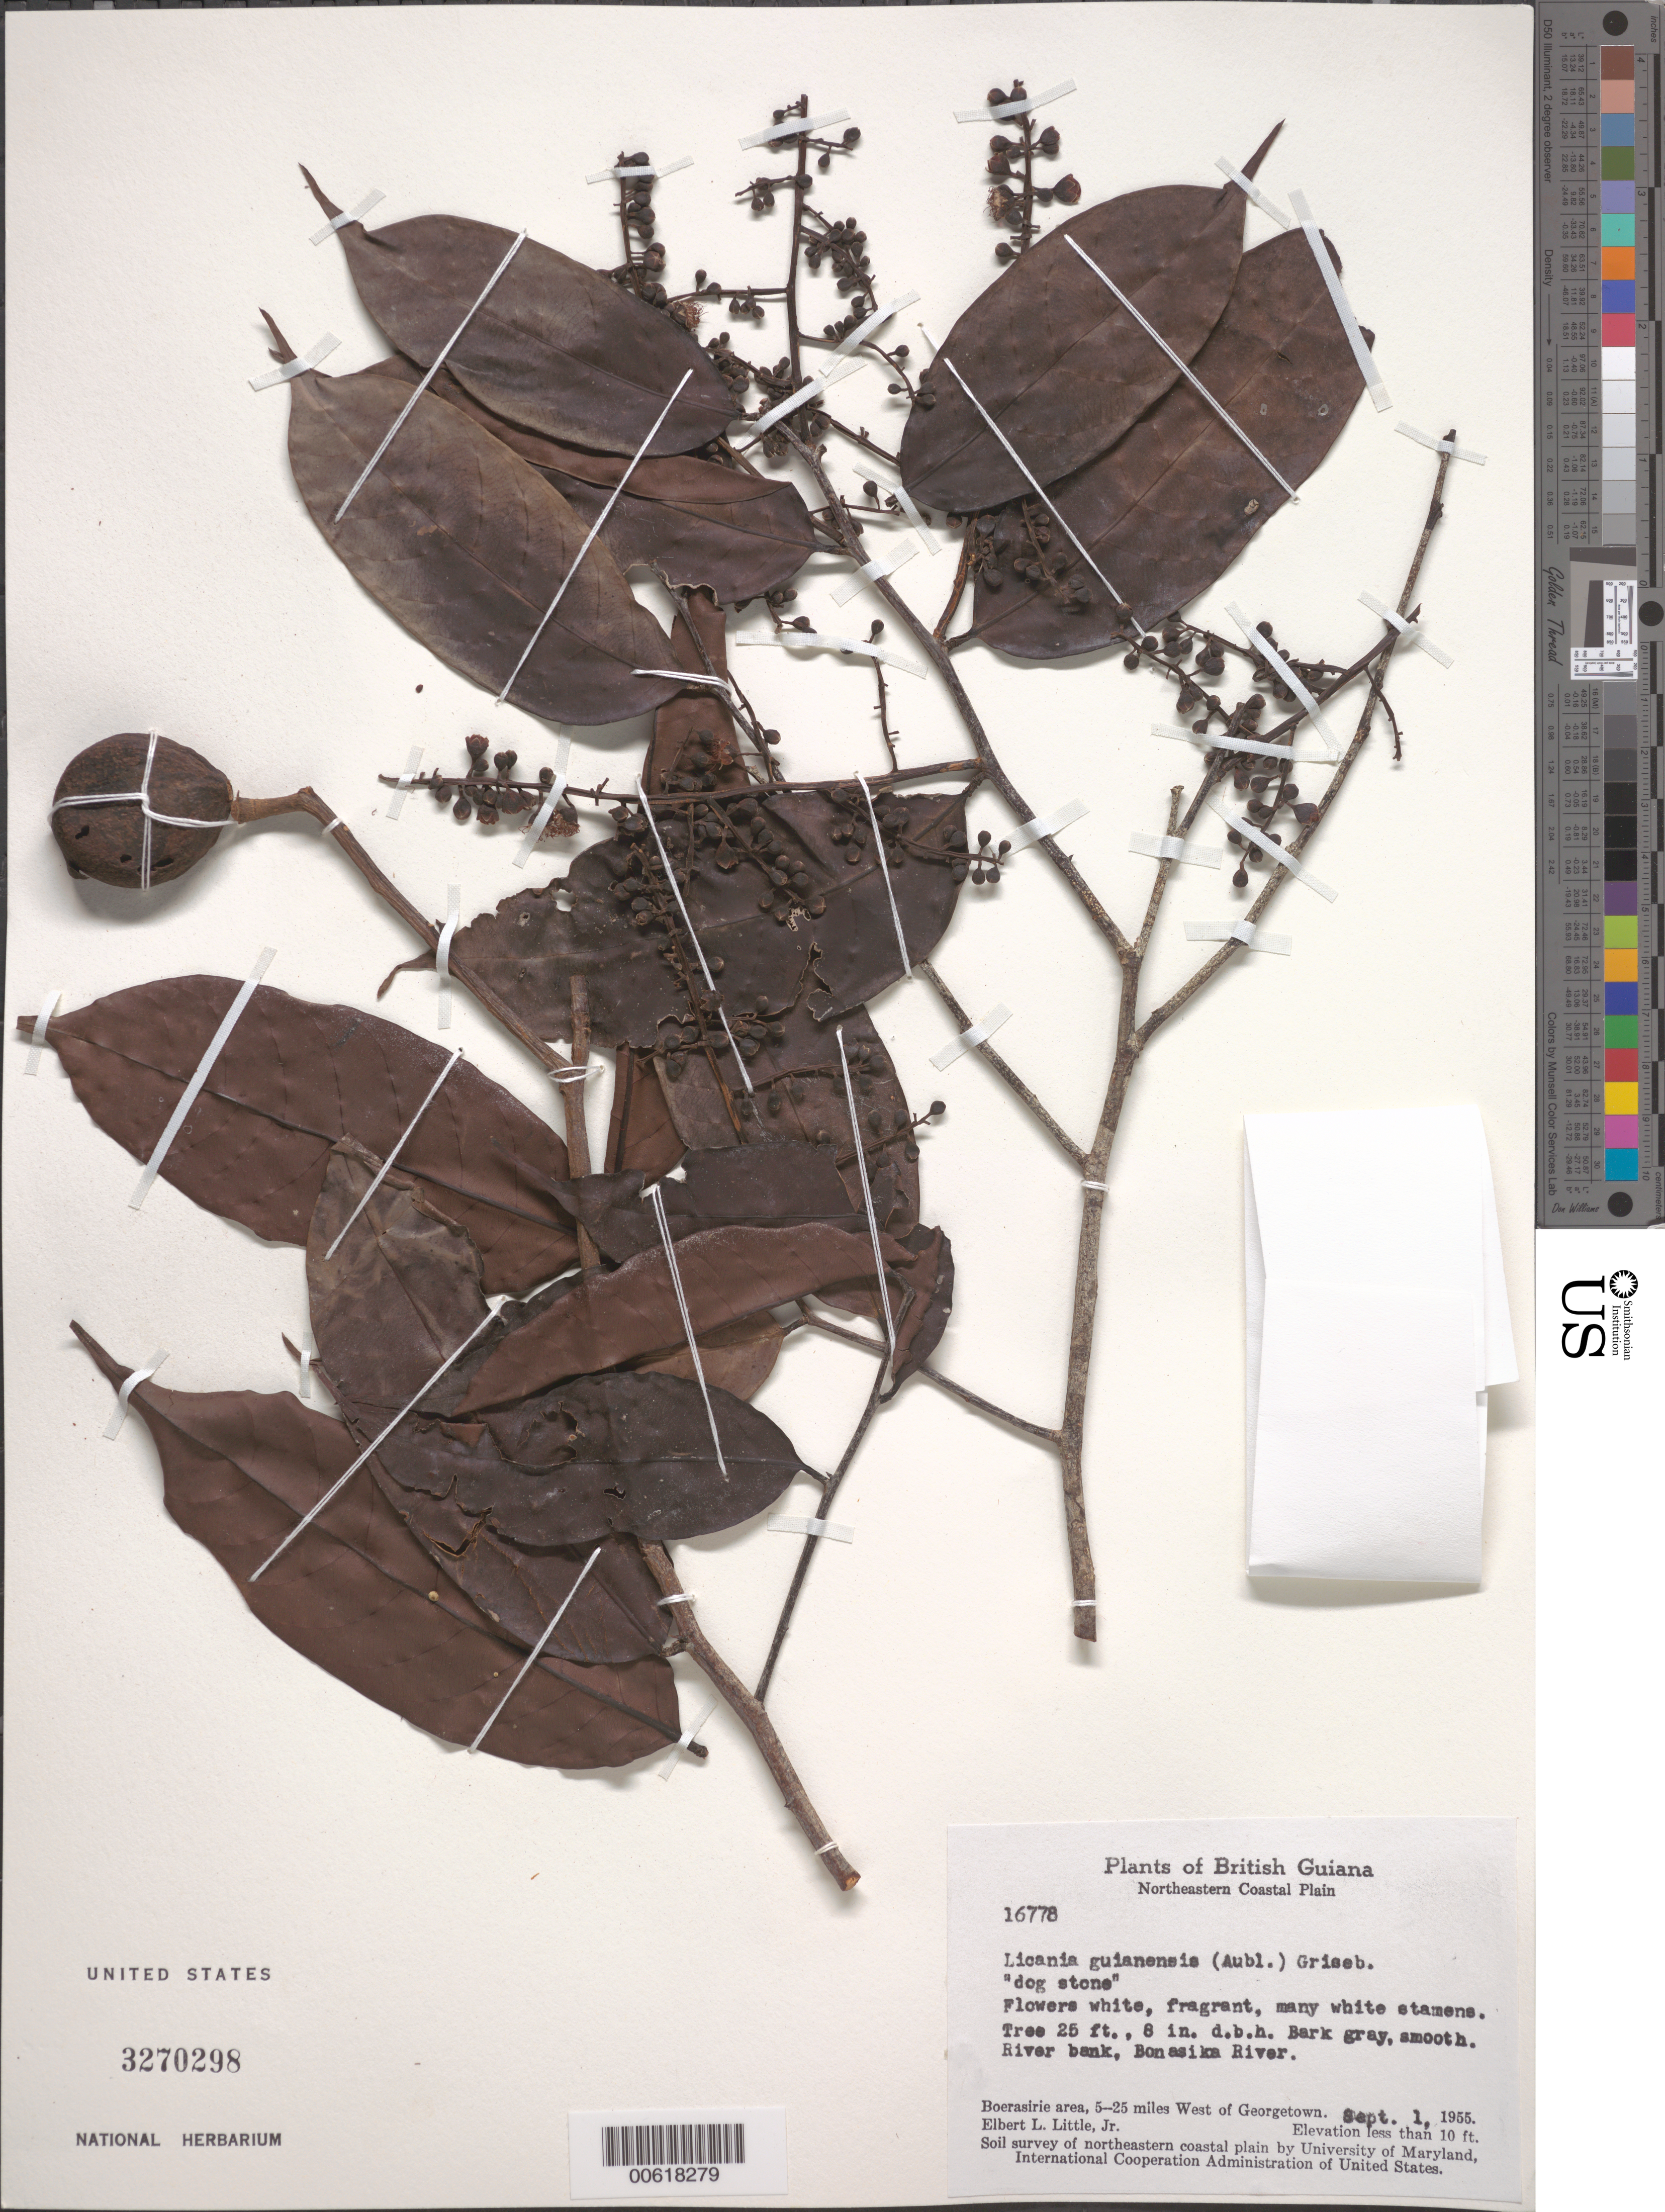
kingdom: Plantae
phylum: Tracheophyta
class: Magnoliopsida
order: Malpighiales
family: Chrysobalanaceae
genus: Moquilea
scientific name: Moquilea guianensis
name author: Aubl.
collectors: E. L. Little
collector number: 16778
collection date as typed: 1-Sep-55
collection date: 1955-09-01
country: Guyana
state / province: Essequibo Isl-W. Demerara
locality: Boerasirie area, Bonasika R., 5-25 mi. W of Georgetown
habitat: River bank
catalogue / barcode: US 3270298